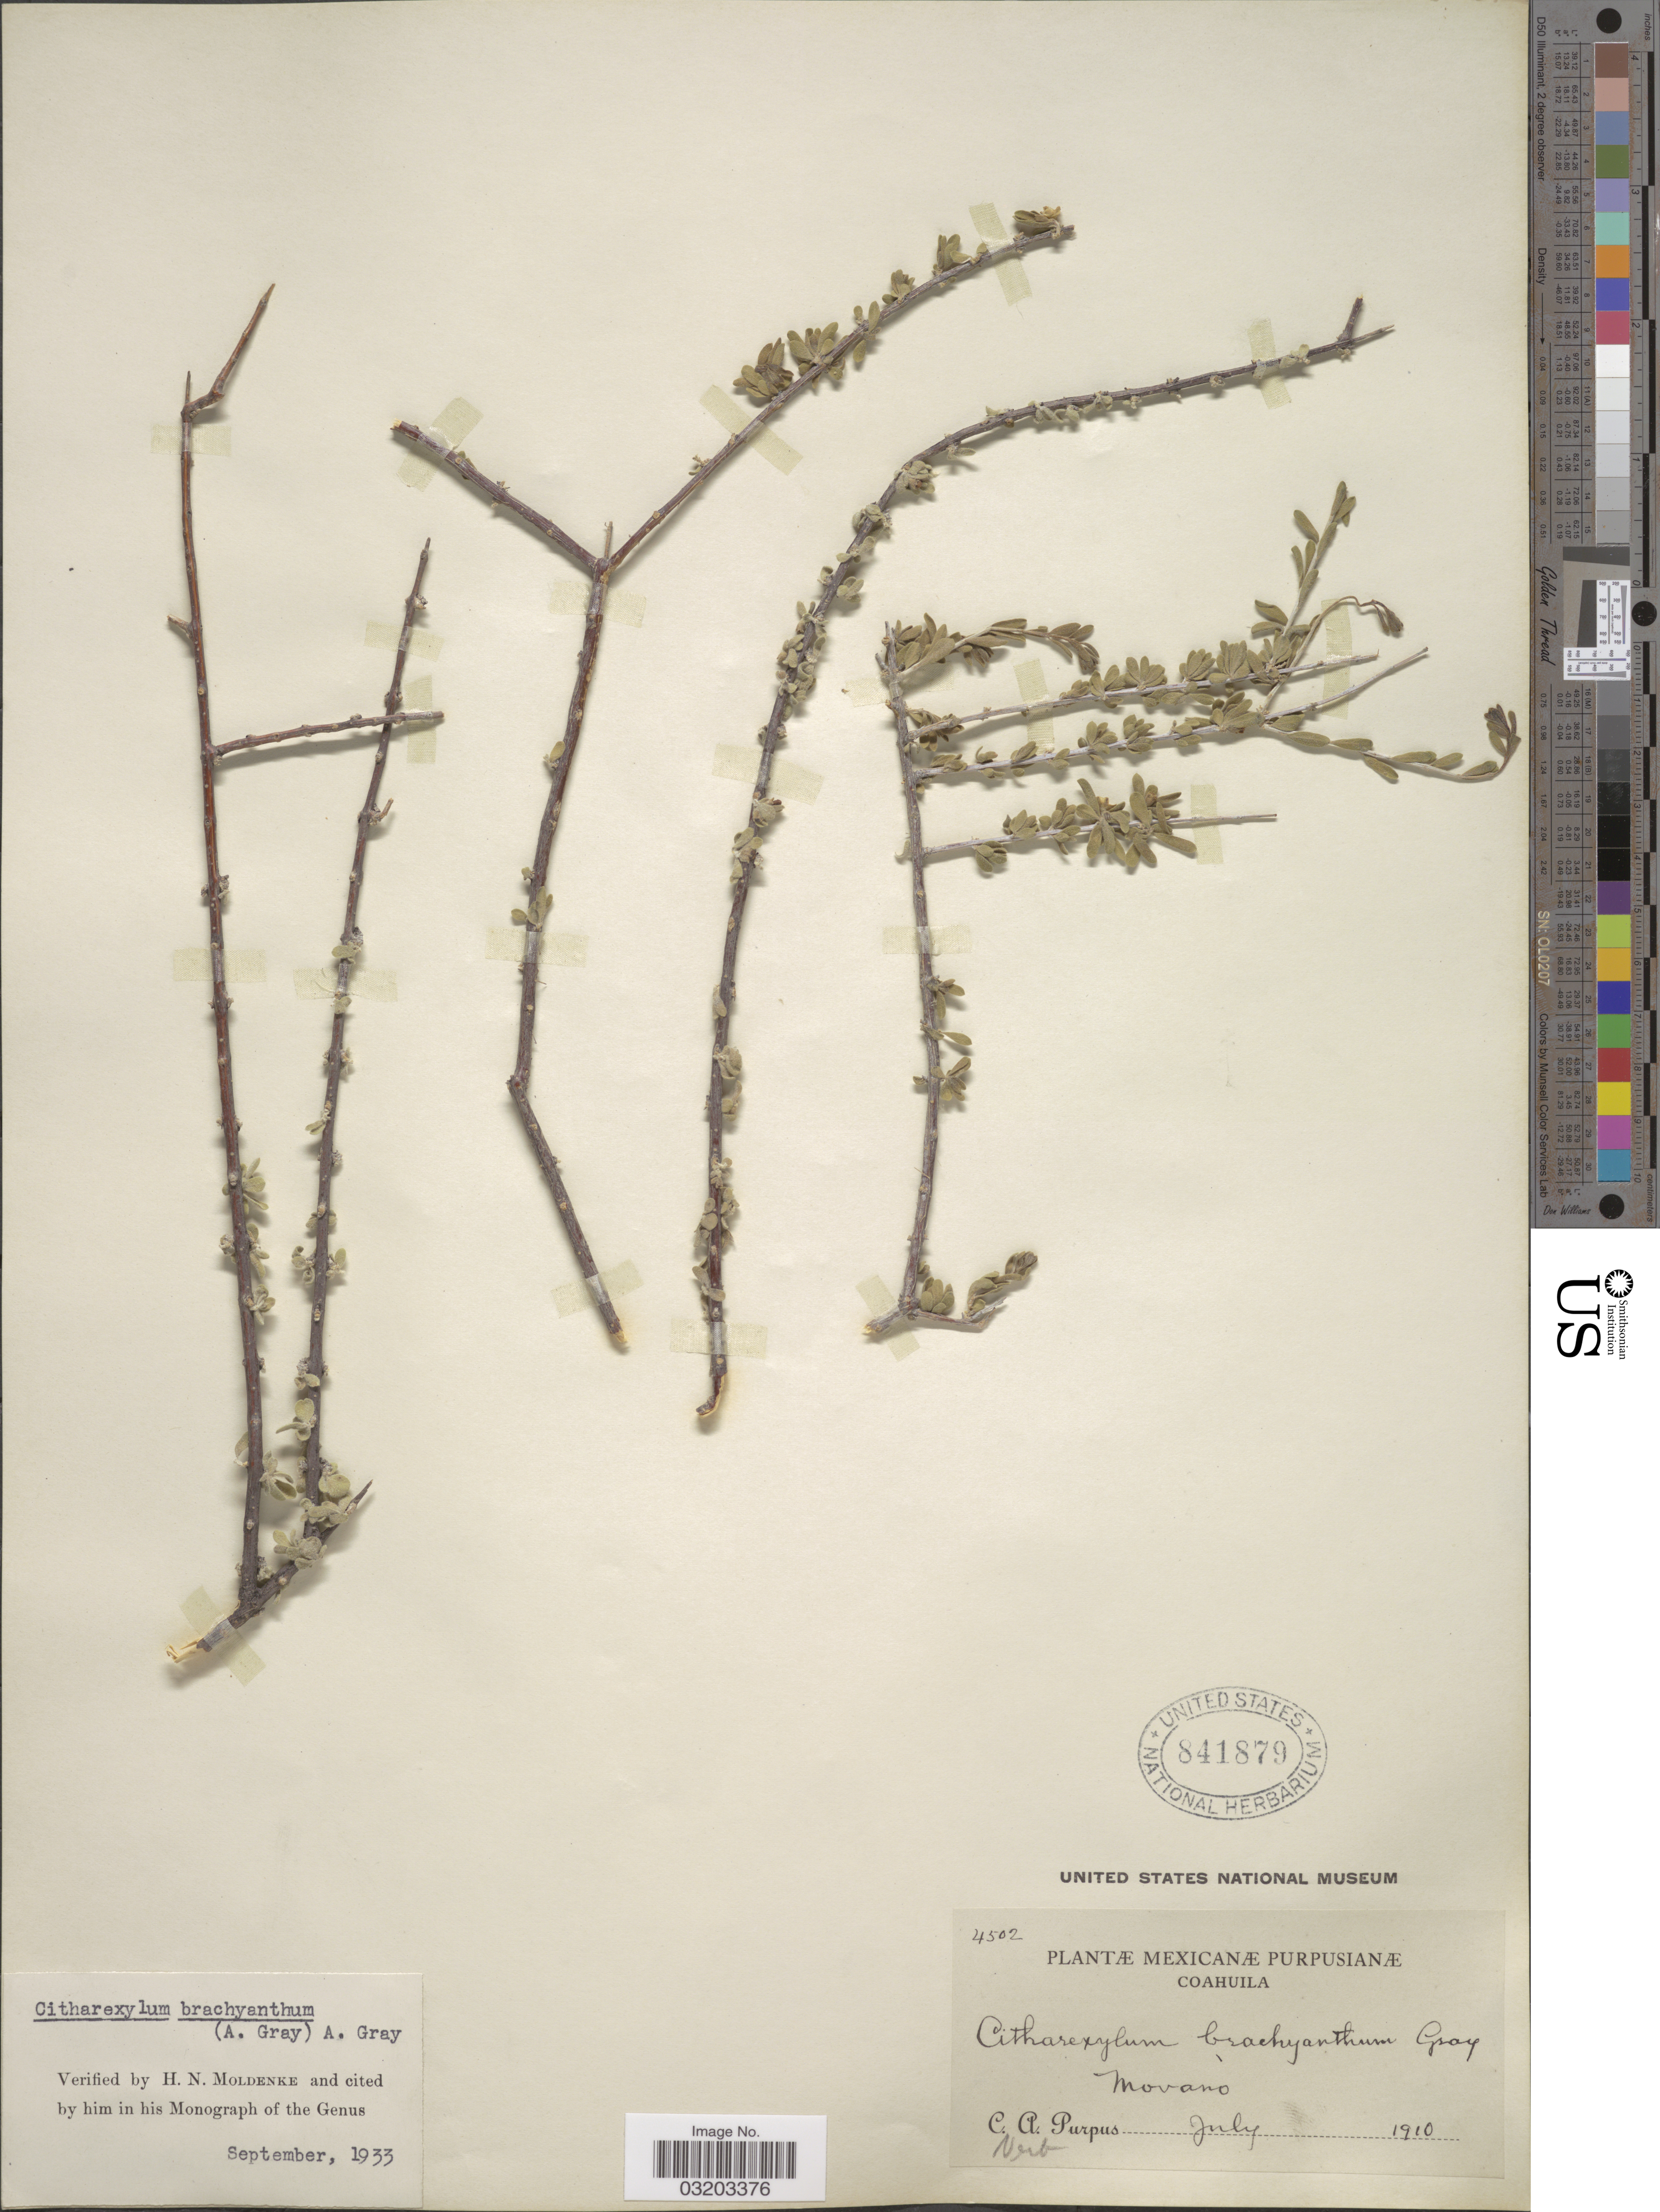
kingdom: Plantae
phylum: Tracheophyta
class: Magnoliopsida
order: Lamiales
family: Verbenaceae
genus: Citharexylum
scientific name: Citharexylum brachyanthum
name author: (A. Gray ex Hemsl.) A. Gray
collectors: C. A. Purpus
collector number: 4502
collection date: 1910-07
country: Mexico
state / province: Coahuila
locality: Movanò.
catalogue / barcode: US 841879